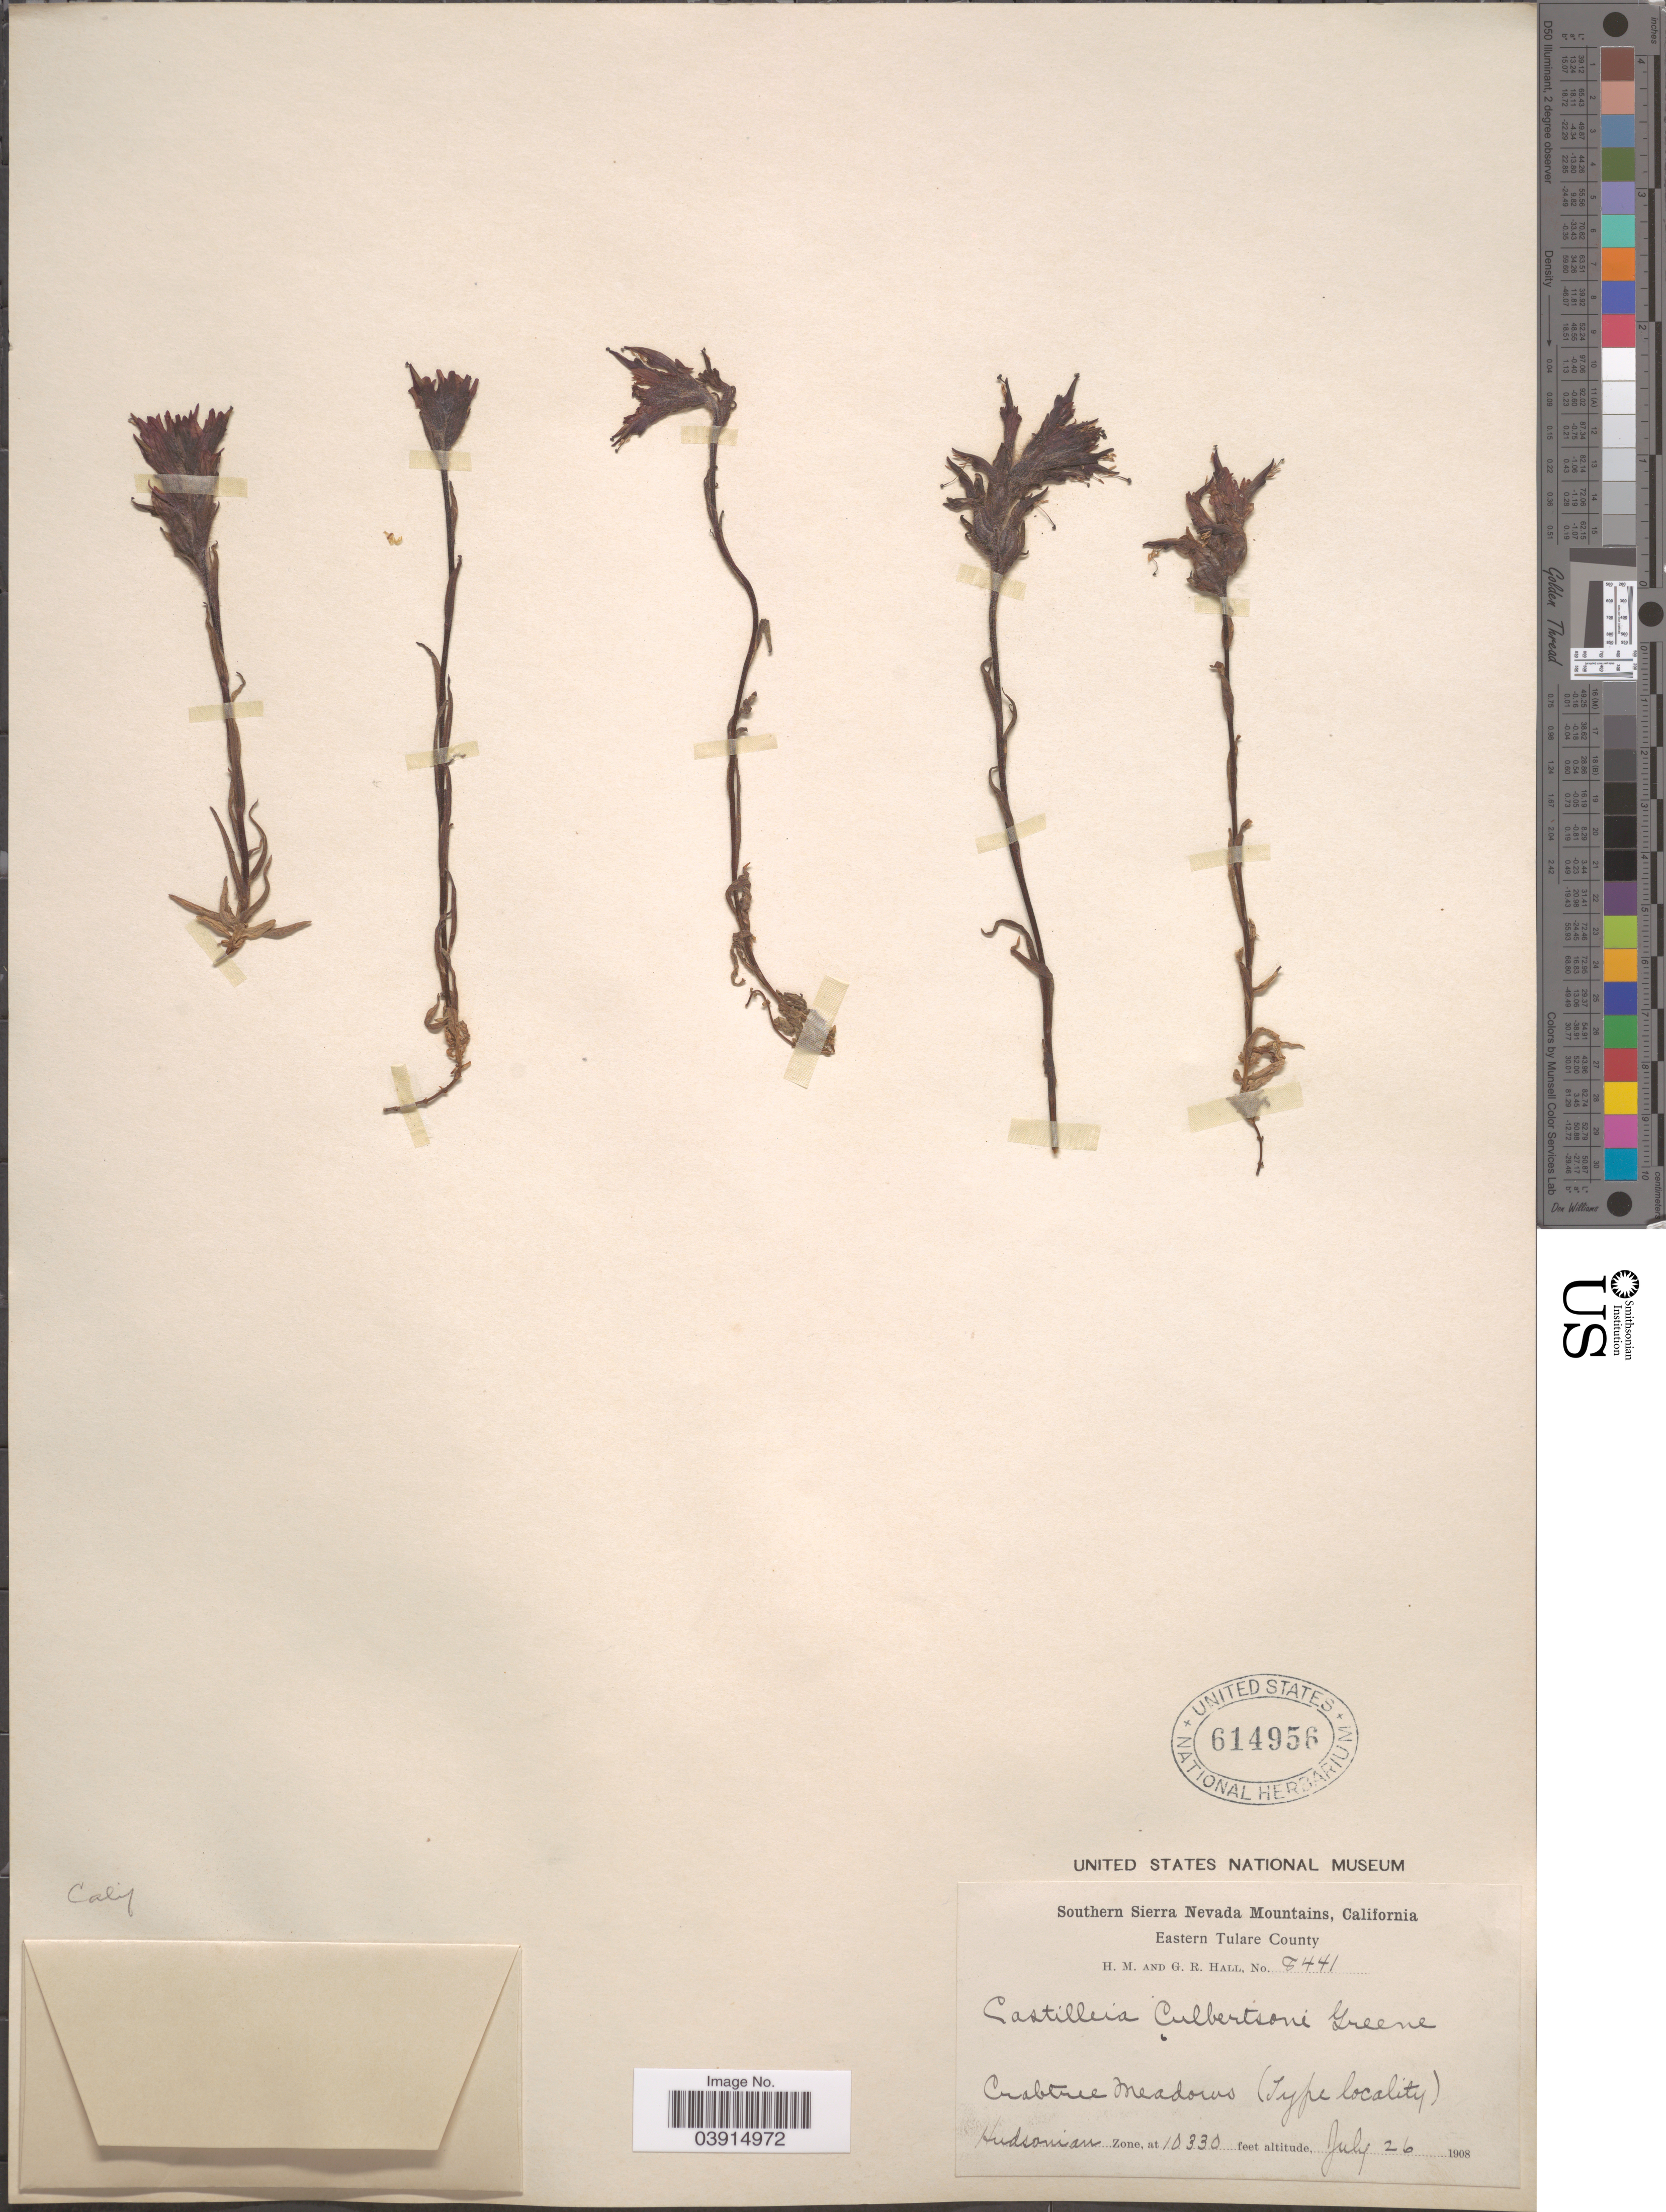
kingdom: Plantae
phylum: Tracheophyta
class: Magnoliopsida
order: Lamiales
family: Orobanchaceae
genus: Castilleja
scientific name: Castilleja sp.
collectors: H. M. Hall & G. Hall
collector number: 8441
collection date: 1908-07-26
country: United States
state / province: California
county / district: Tulare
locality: Southern Sierra Nevada Mountains, Eastern Tulare County. Crabtree Meadows. Hudsonian Zone.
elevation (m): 3149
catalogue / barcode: US 614956